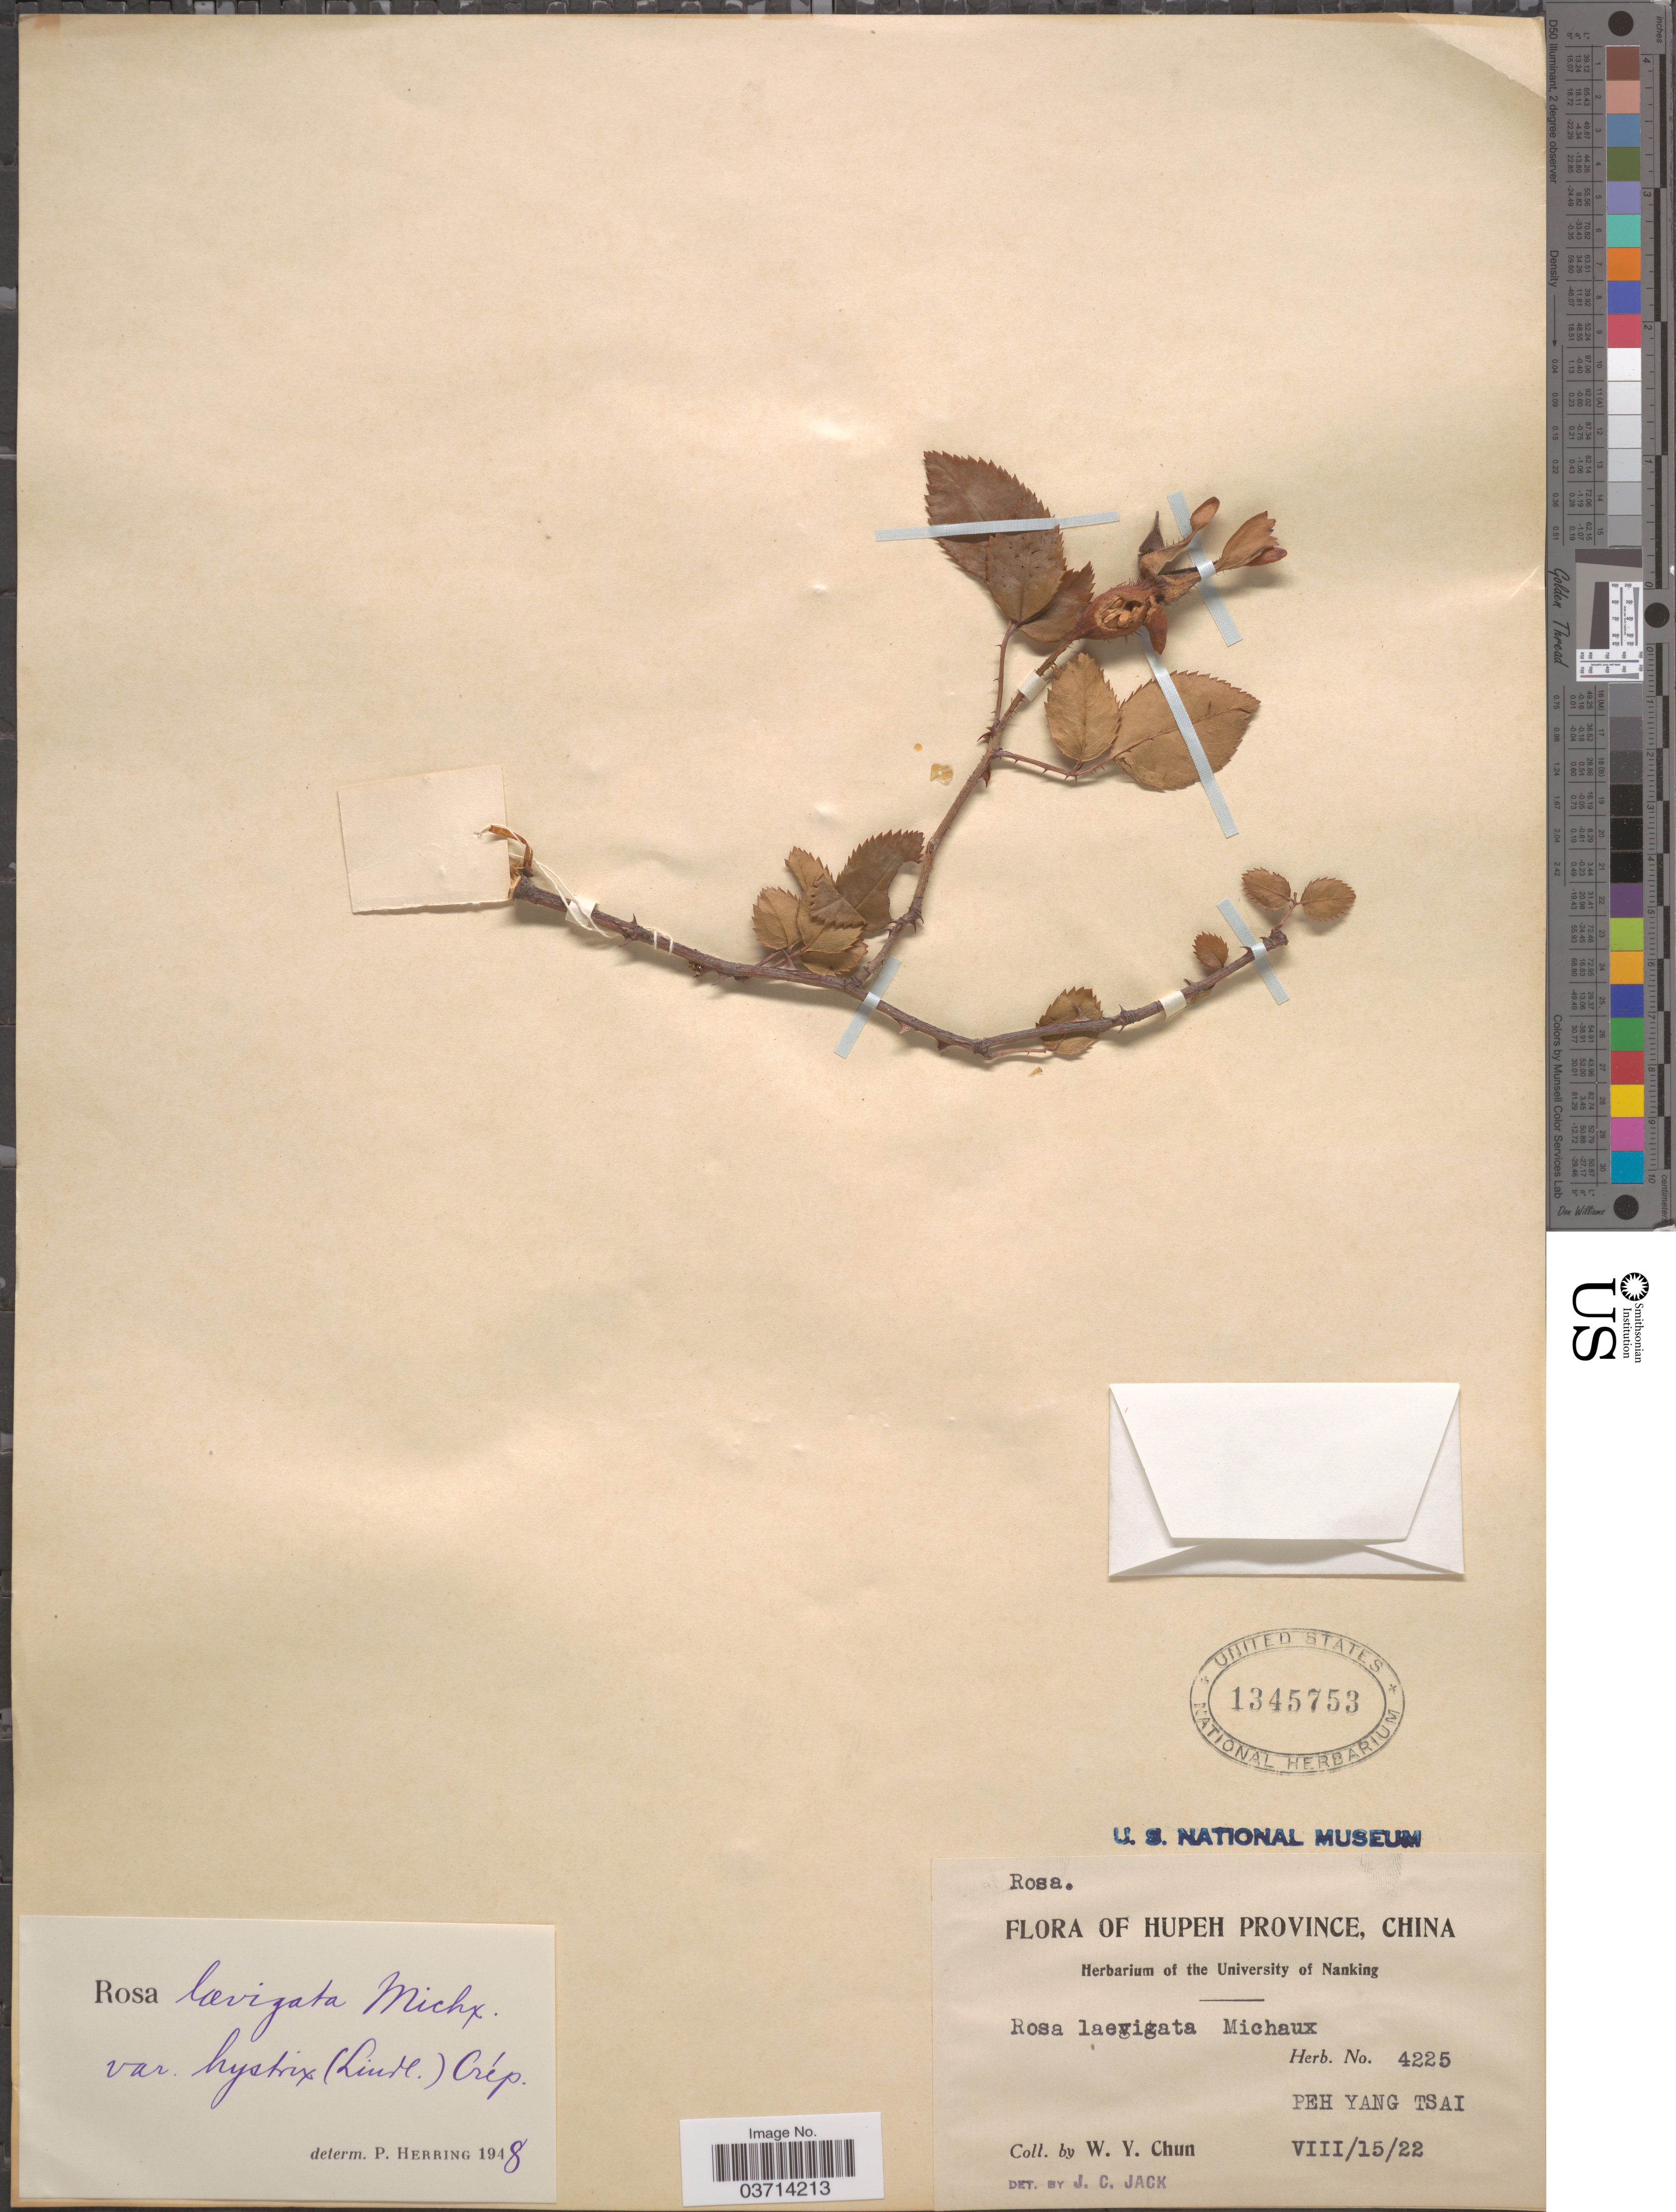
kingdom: Plantae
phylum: Tracheophyta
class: Magnoliopsida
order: Rosales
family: Rosaceae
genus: Rosa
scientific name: Rosa laevigata var. hystrix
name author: (Lindl.) Crép.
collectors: W. Y. Chun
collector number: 4225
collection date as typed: Transcribed d/m/y: 15/8/22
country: China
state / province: Hubei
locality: Hupeh Province. Peh Yang Tsai.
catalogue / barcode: US 1345753